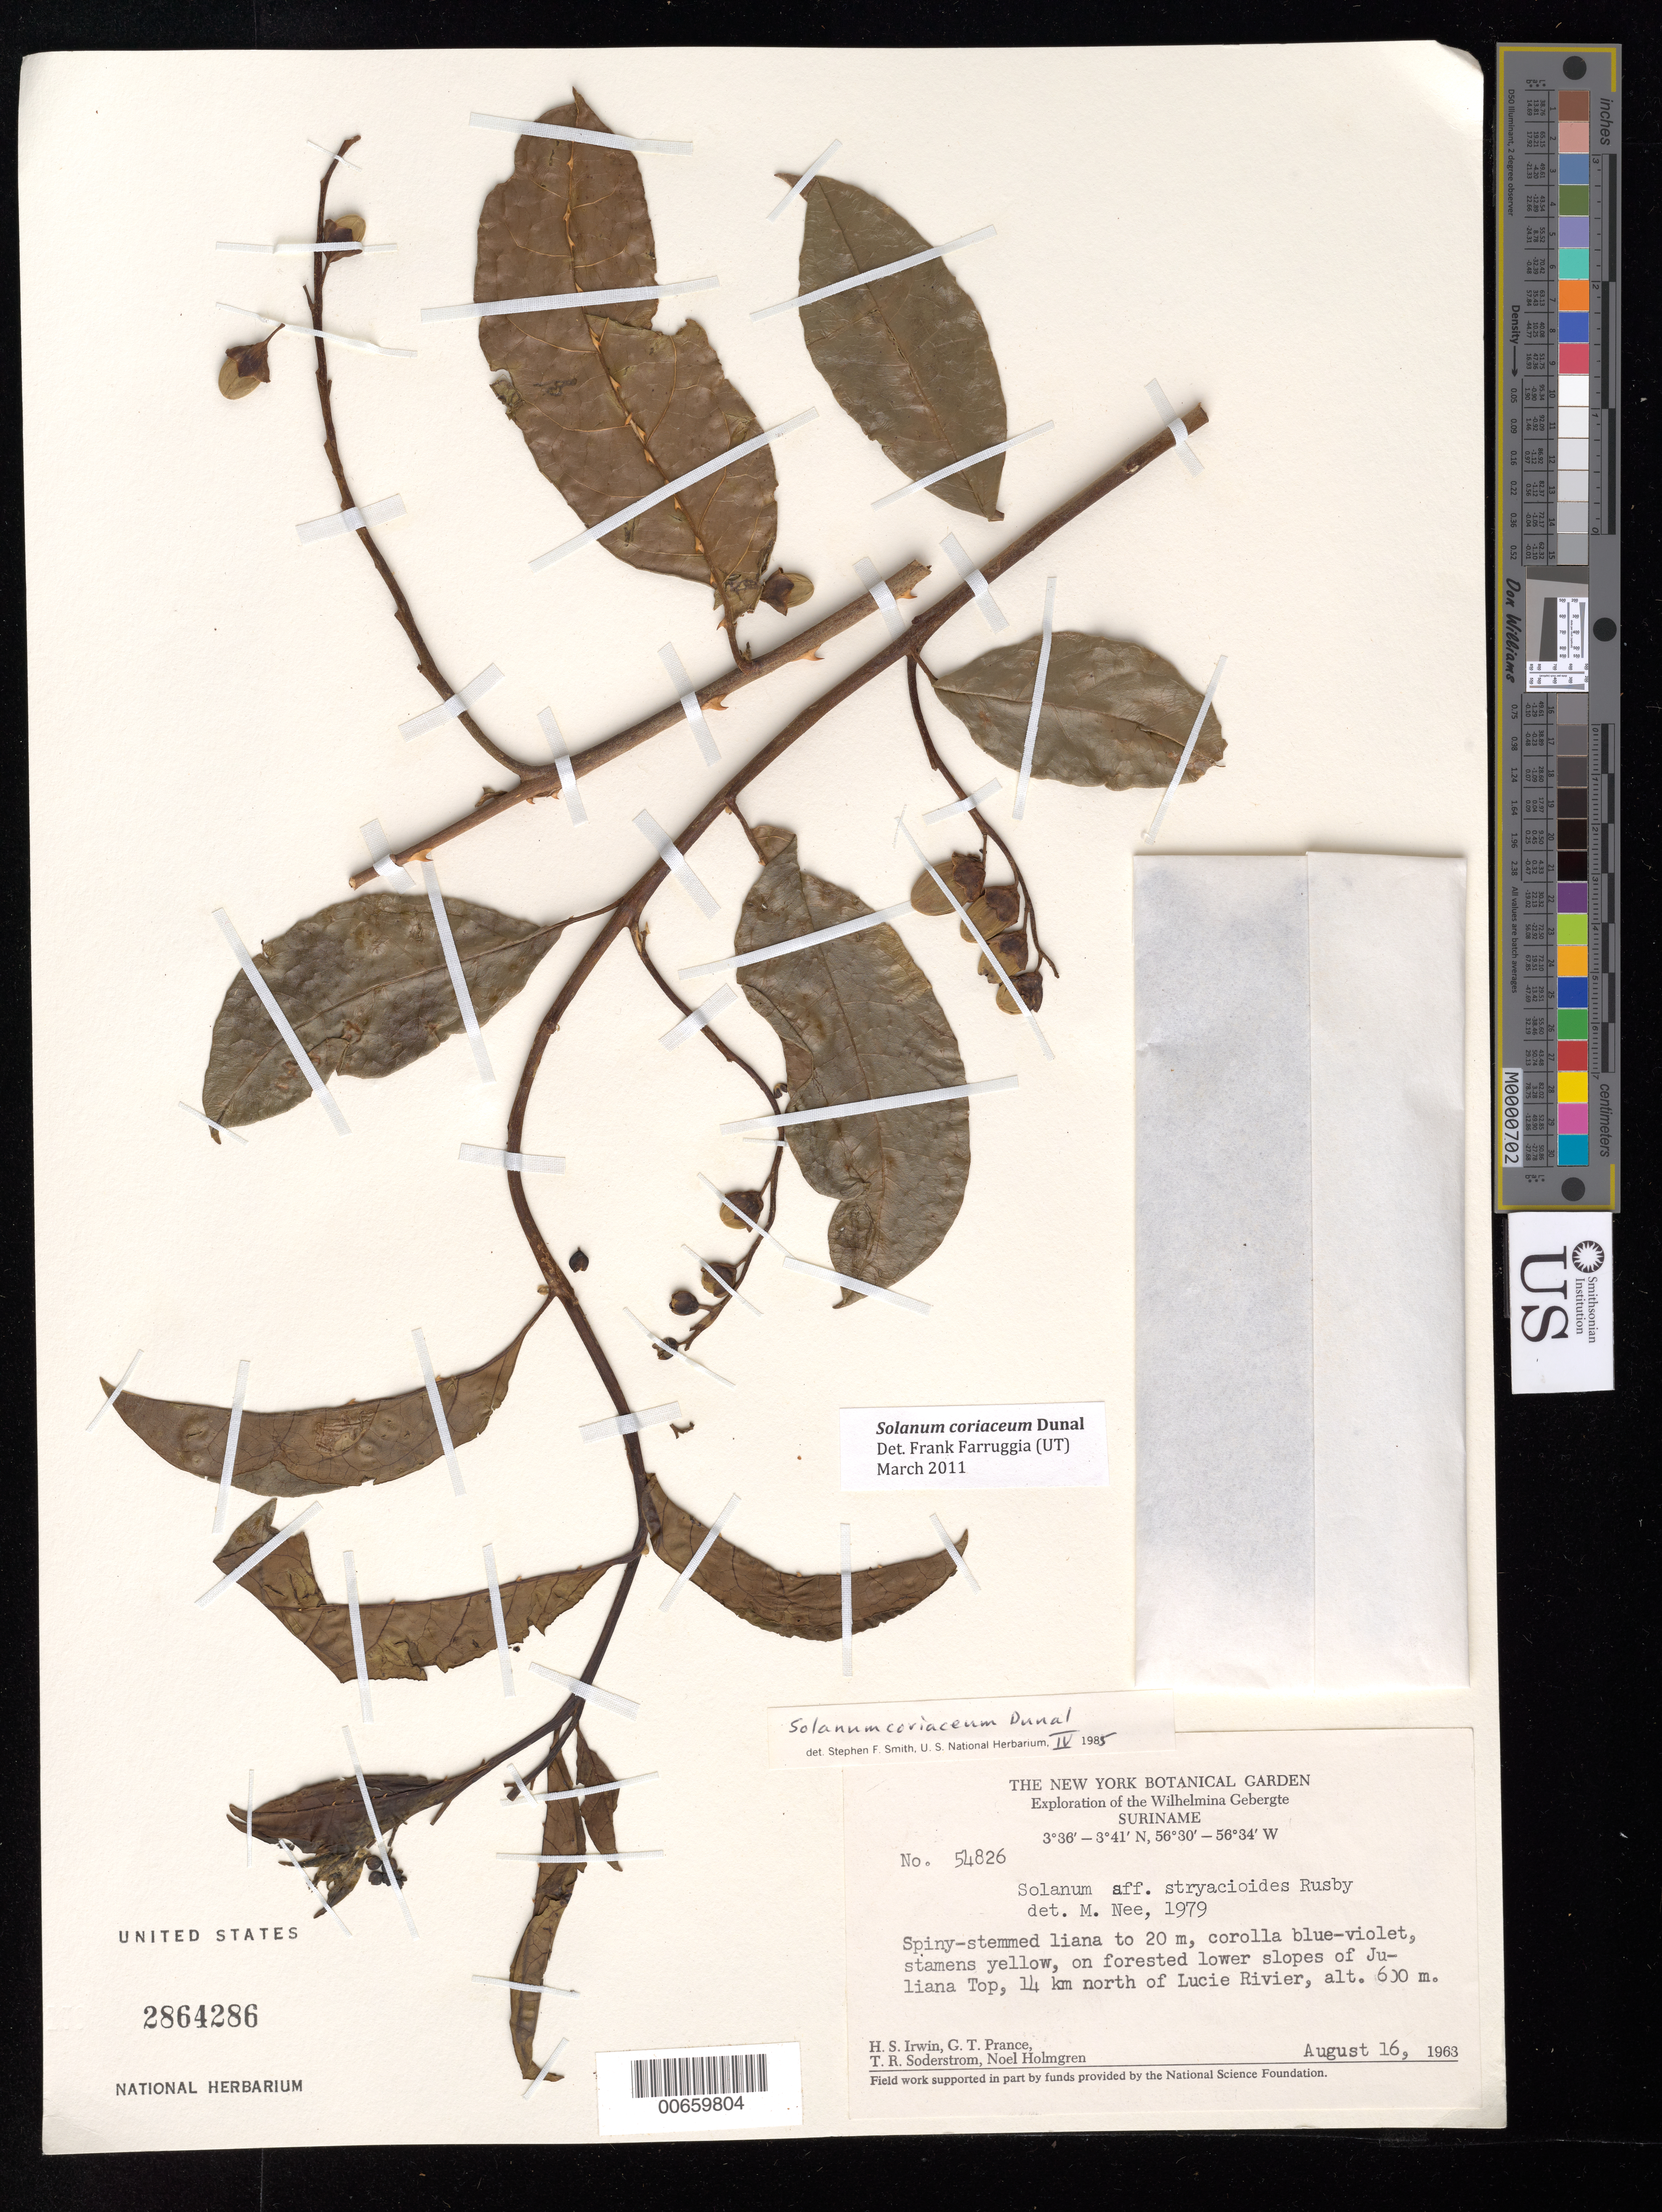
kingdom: Plantae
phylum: Tracheophyta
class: Magnoliopsida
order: Solanales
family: Solanaceae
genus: Solanum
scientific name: Solanum coriaceum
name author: Dunal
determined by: Smith, Stephen F., (US), NMNH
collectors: H. Irwin, G. T. Prance, T. R. Soderstrom & N. H. Holmgren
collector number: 54826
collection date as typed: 8 Aug 1963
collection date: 1963-08-08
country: Suriname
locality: Juliana Top, 14 km N of Lucie R., Wilhelmina Gebergte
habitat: Forested lower slopes of Juliana Top.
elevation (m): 600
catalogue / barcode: US 2864286